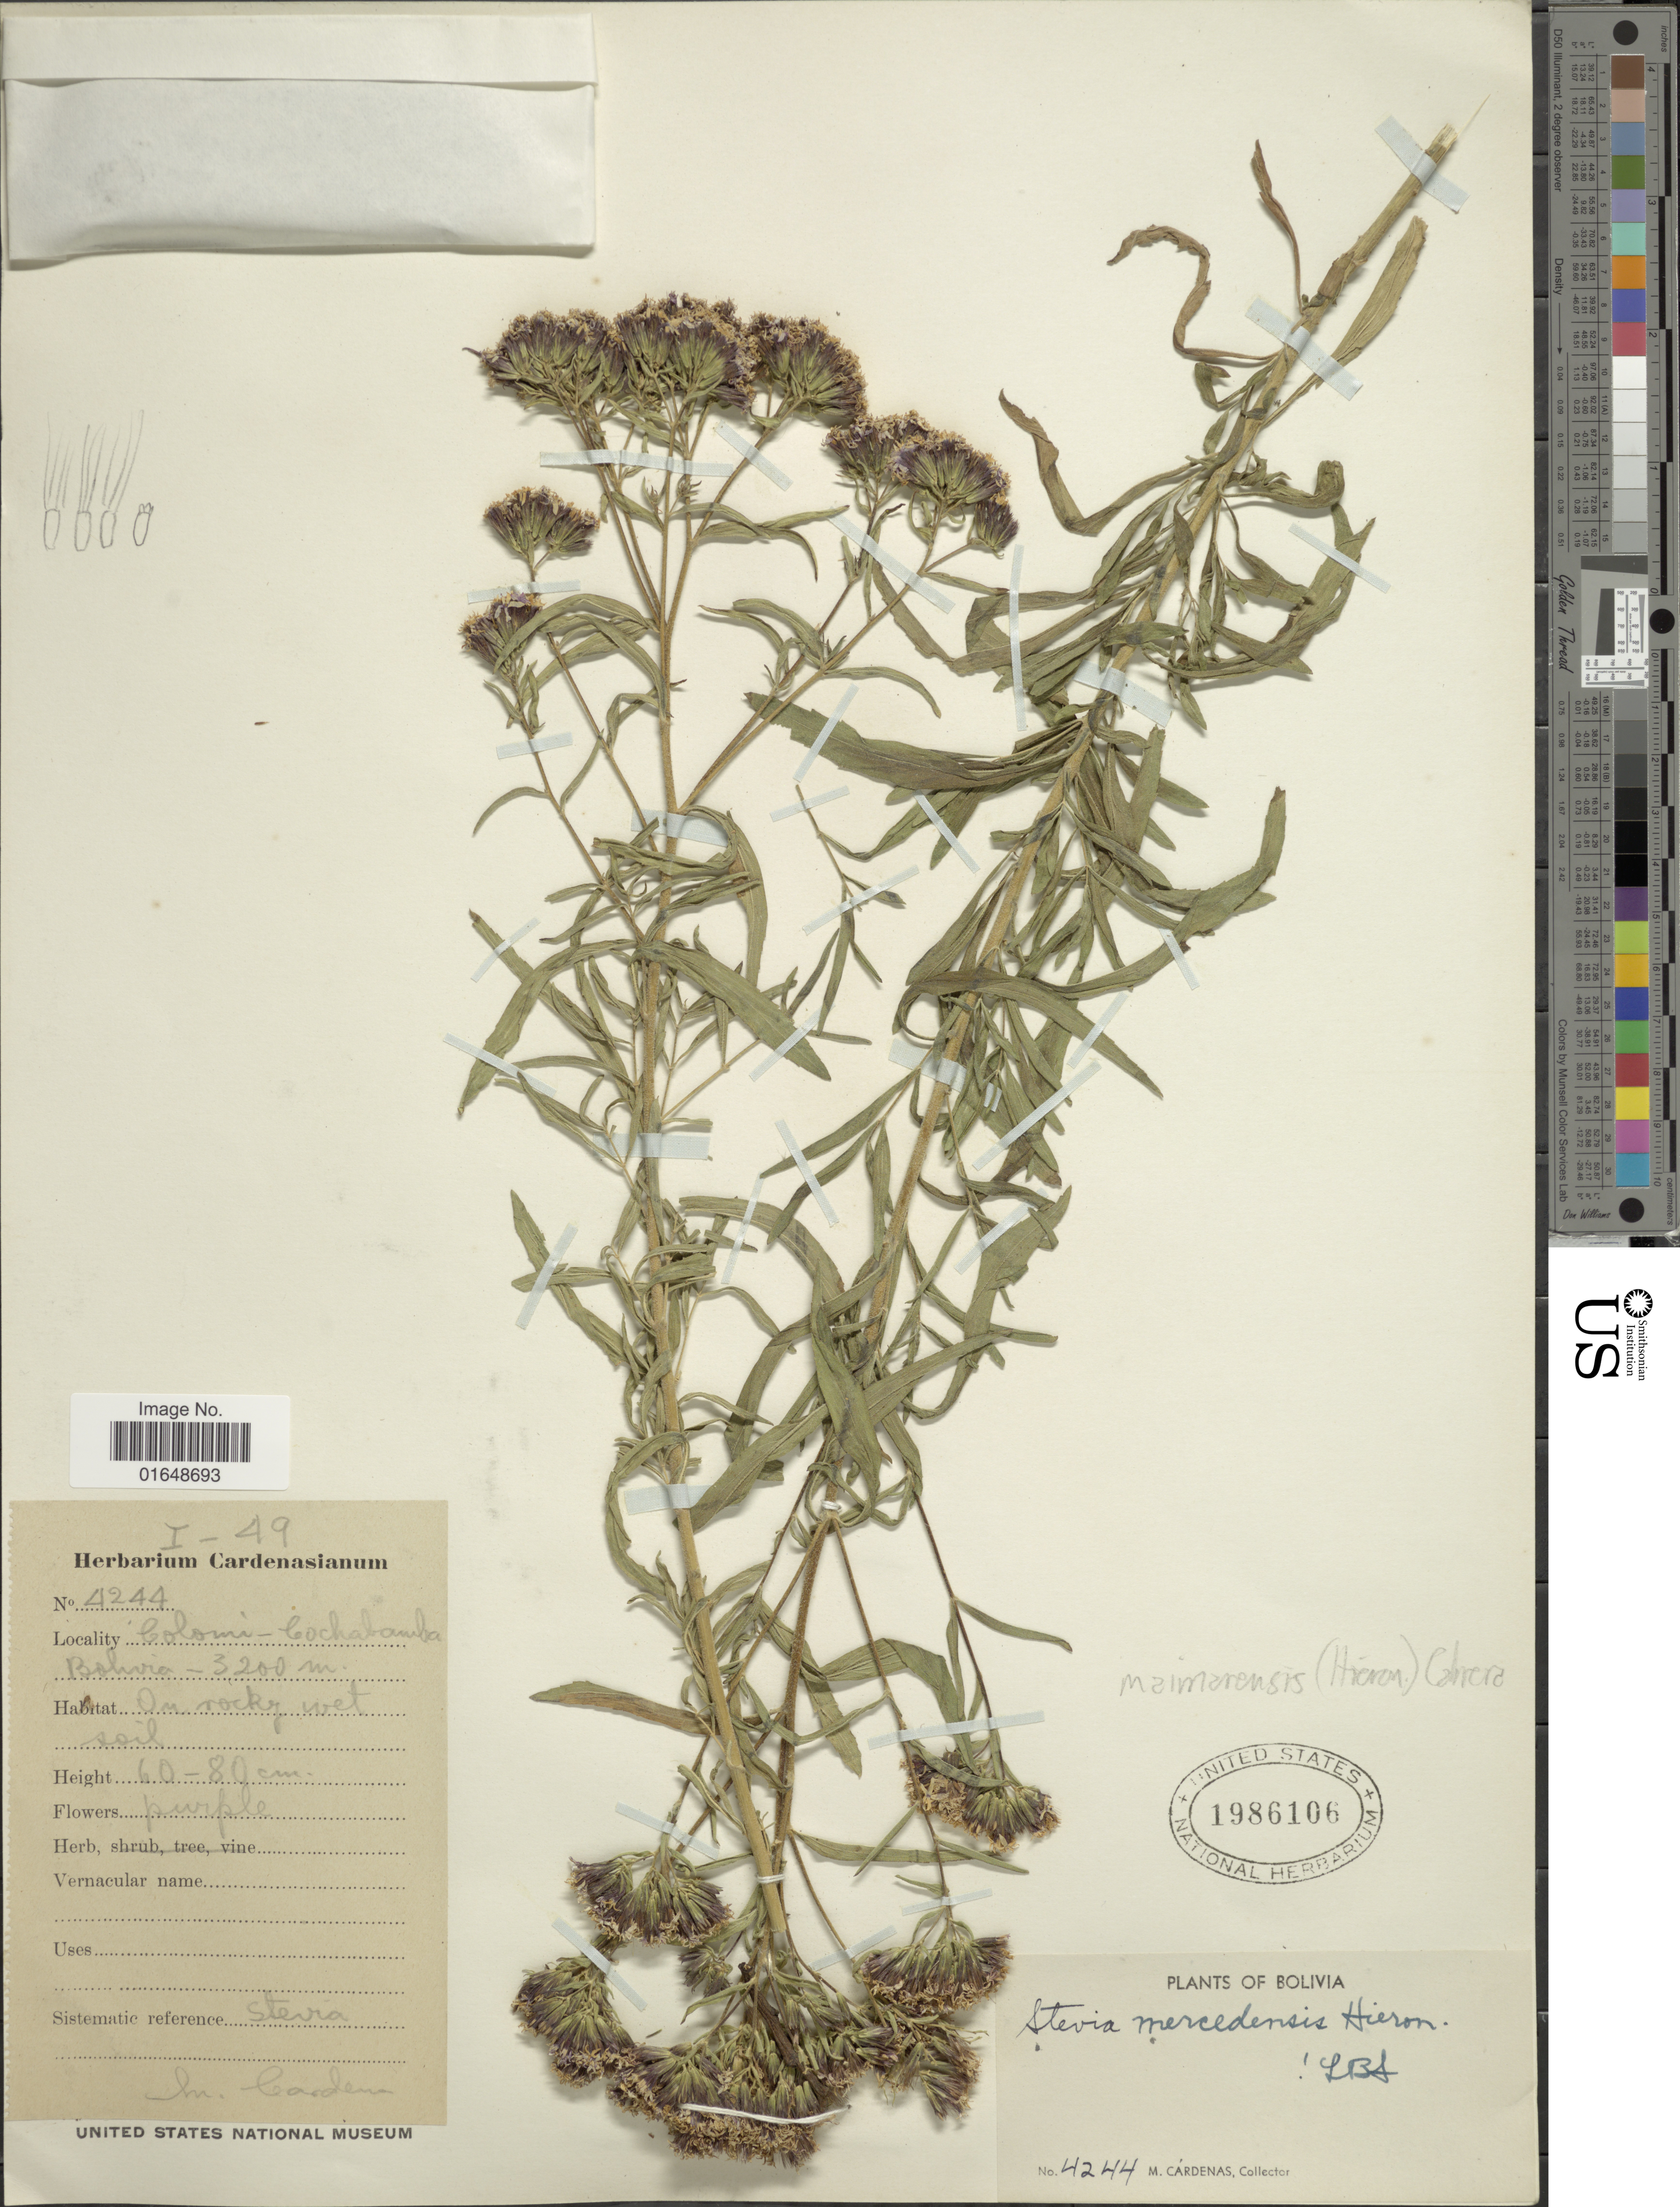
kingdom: Plantae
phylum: Tracheophyta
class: Magnoliopsida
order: Asterales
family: Asteraceae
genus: Stevia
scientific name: Stevia samaipatensis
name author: B.L. Rob.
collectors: M. Cárdenas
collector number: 4244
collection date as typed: Transcribed d/m/y: /1/49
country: Bolivia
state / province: Cochabamba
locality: Colomi-Cochabamba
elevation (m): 3200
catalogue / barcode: US 1986106